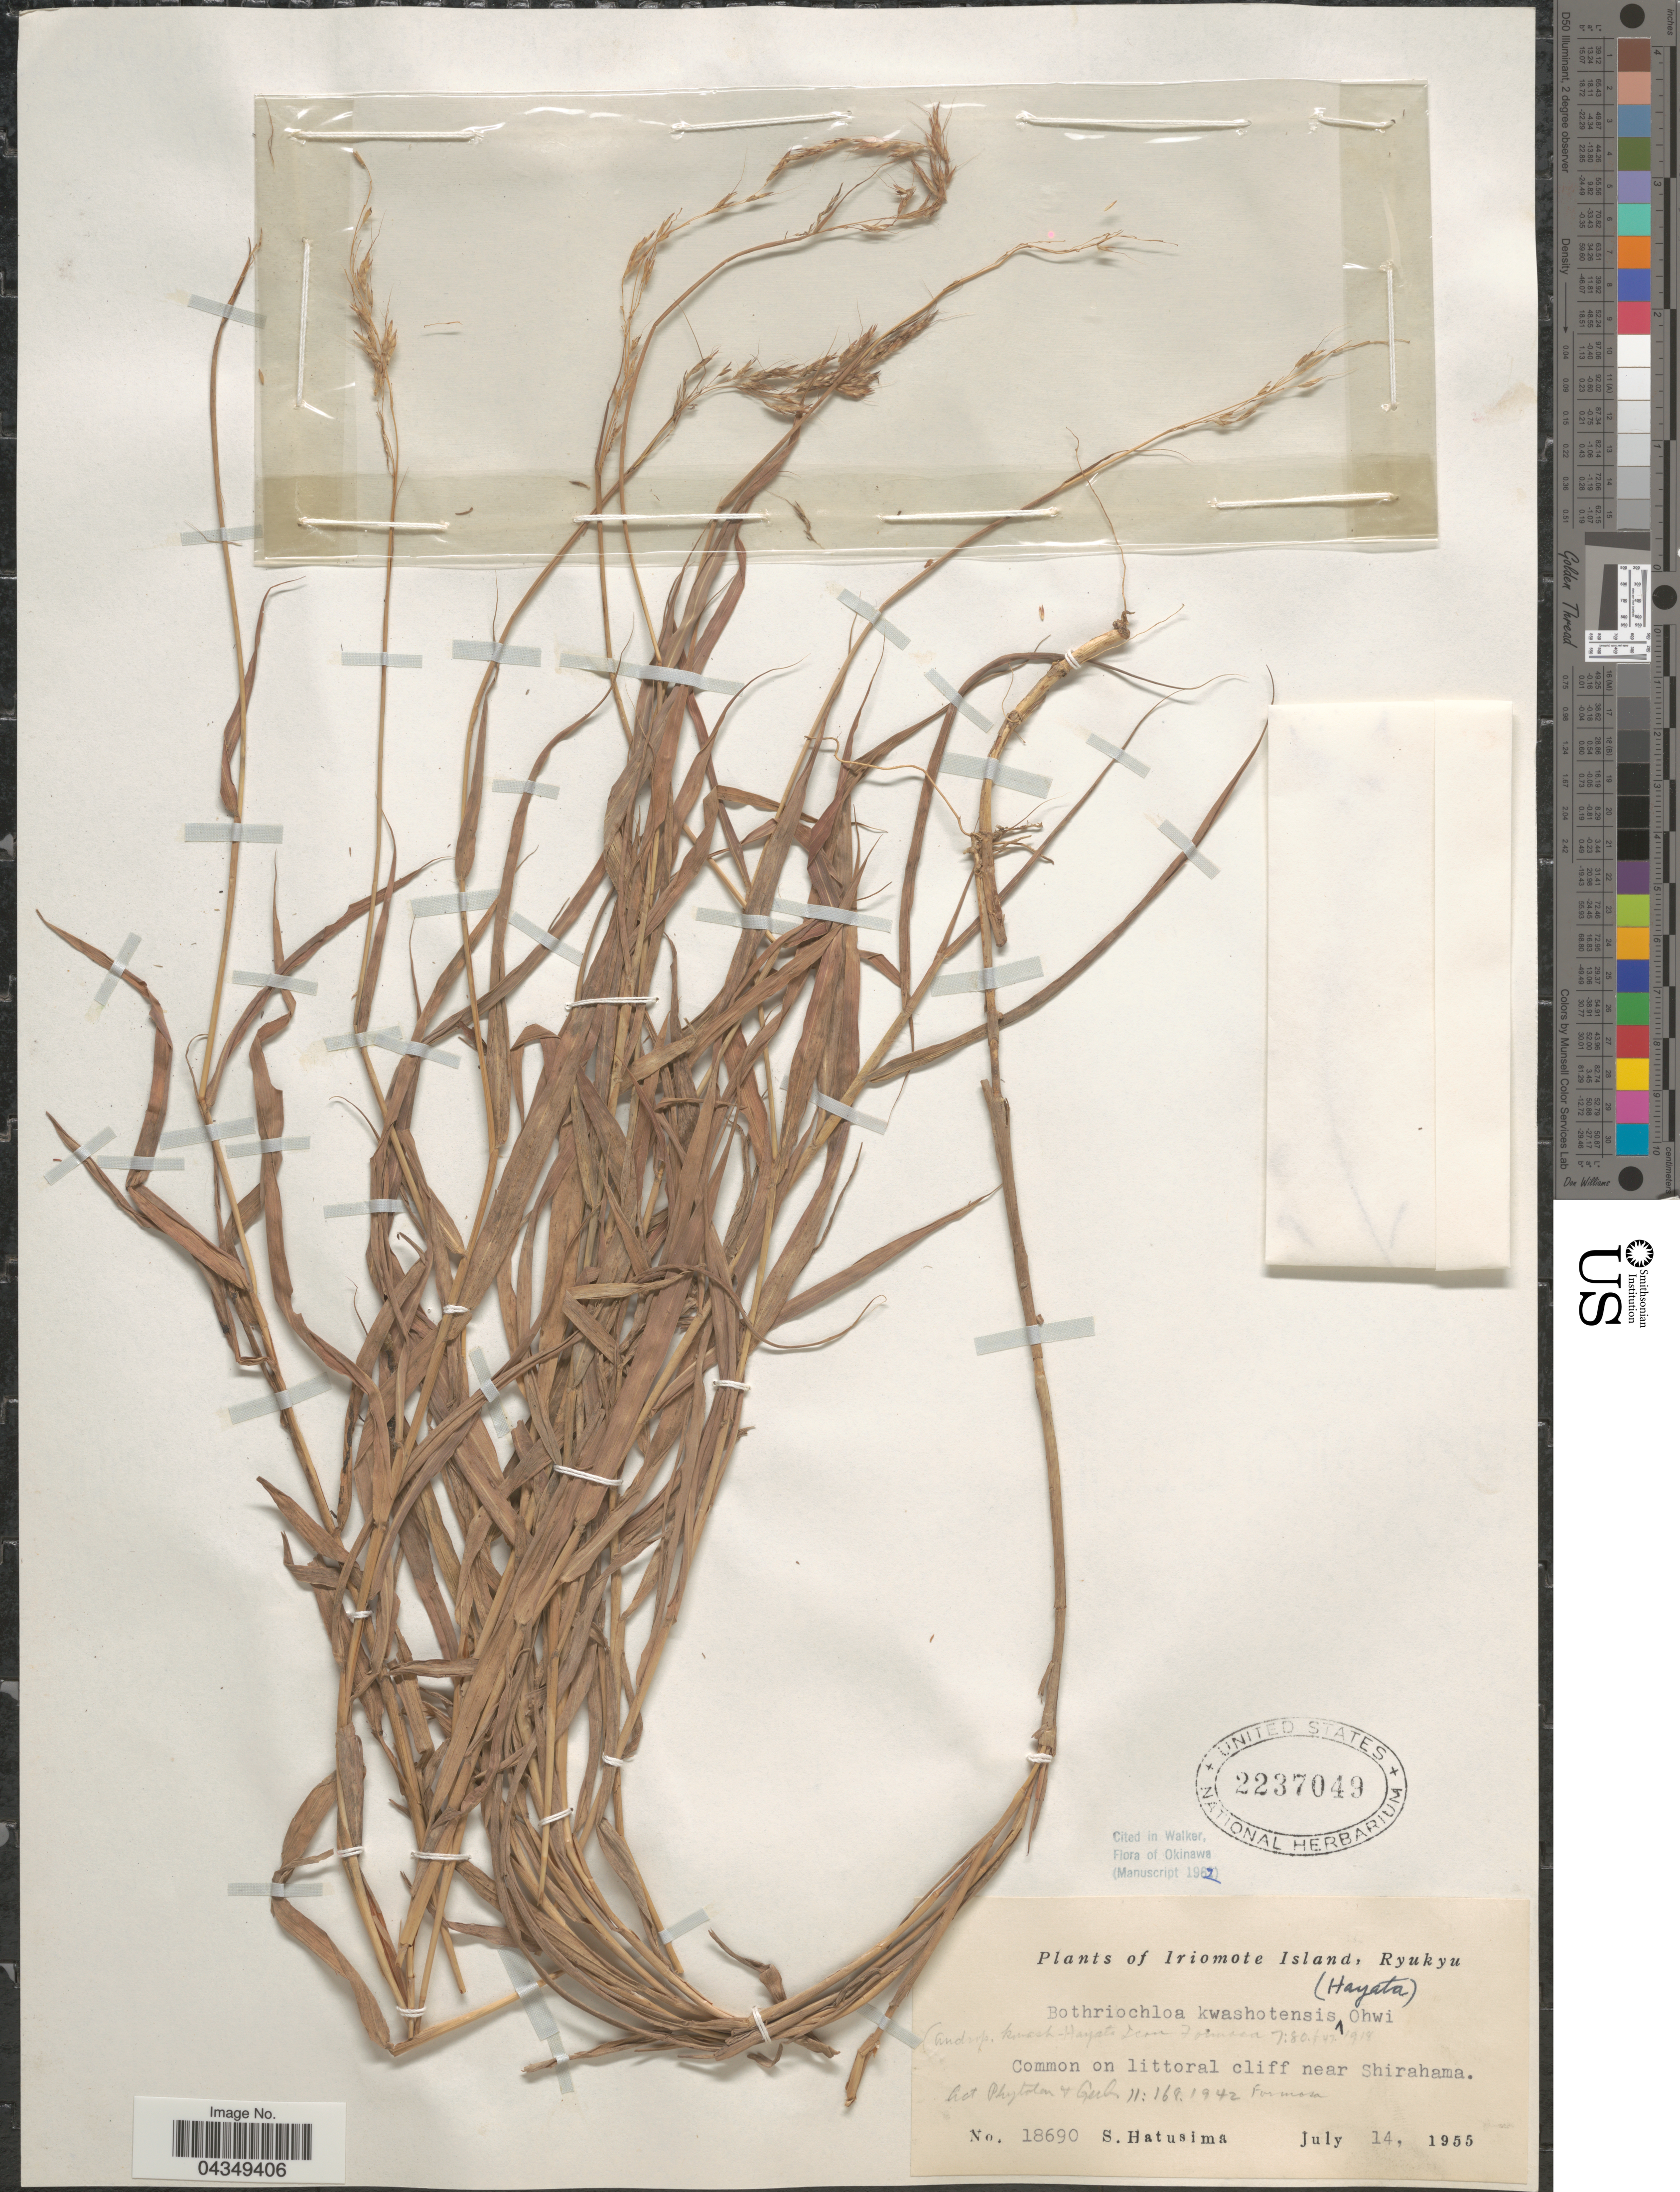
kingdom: Plantae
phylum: Tracheophyta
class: Liliopsida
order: Poales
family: Poaceae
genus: Capillipedium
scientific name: Capillipedium kwashotense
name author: (Hayata) C. C. Hsu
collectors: S. Hatusima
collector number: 18690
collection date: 1955-07-14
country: Japan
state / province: Okinawa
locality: Iriomote Island, Ryukyu. Common on littoral cliff near Shirahama.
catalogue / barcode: US 2237049